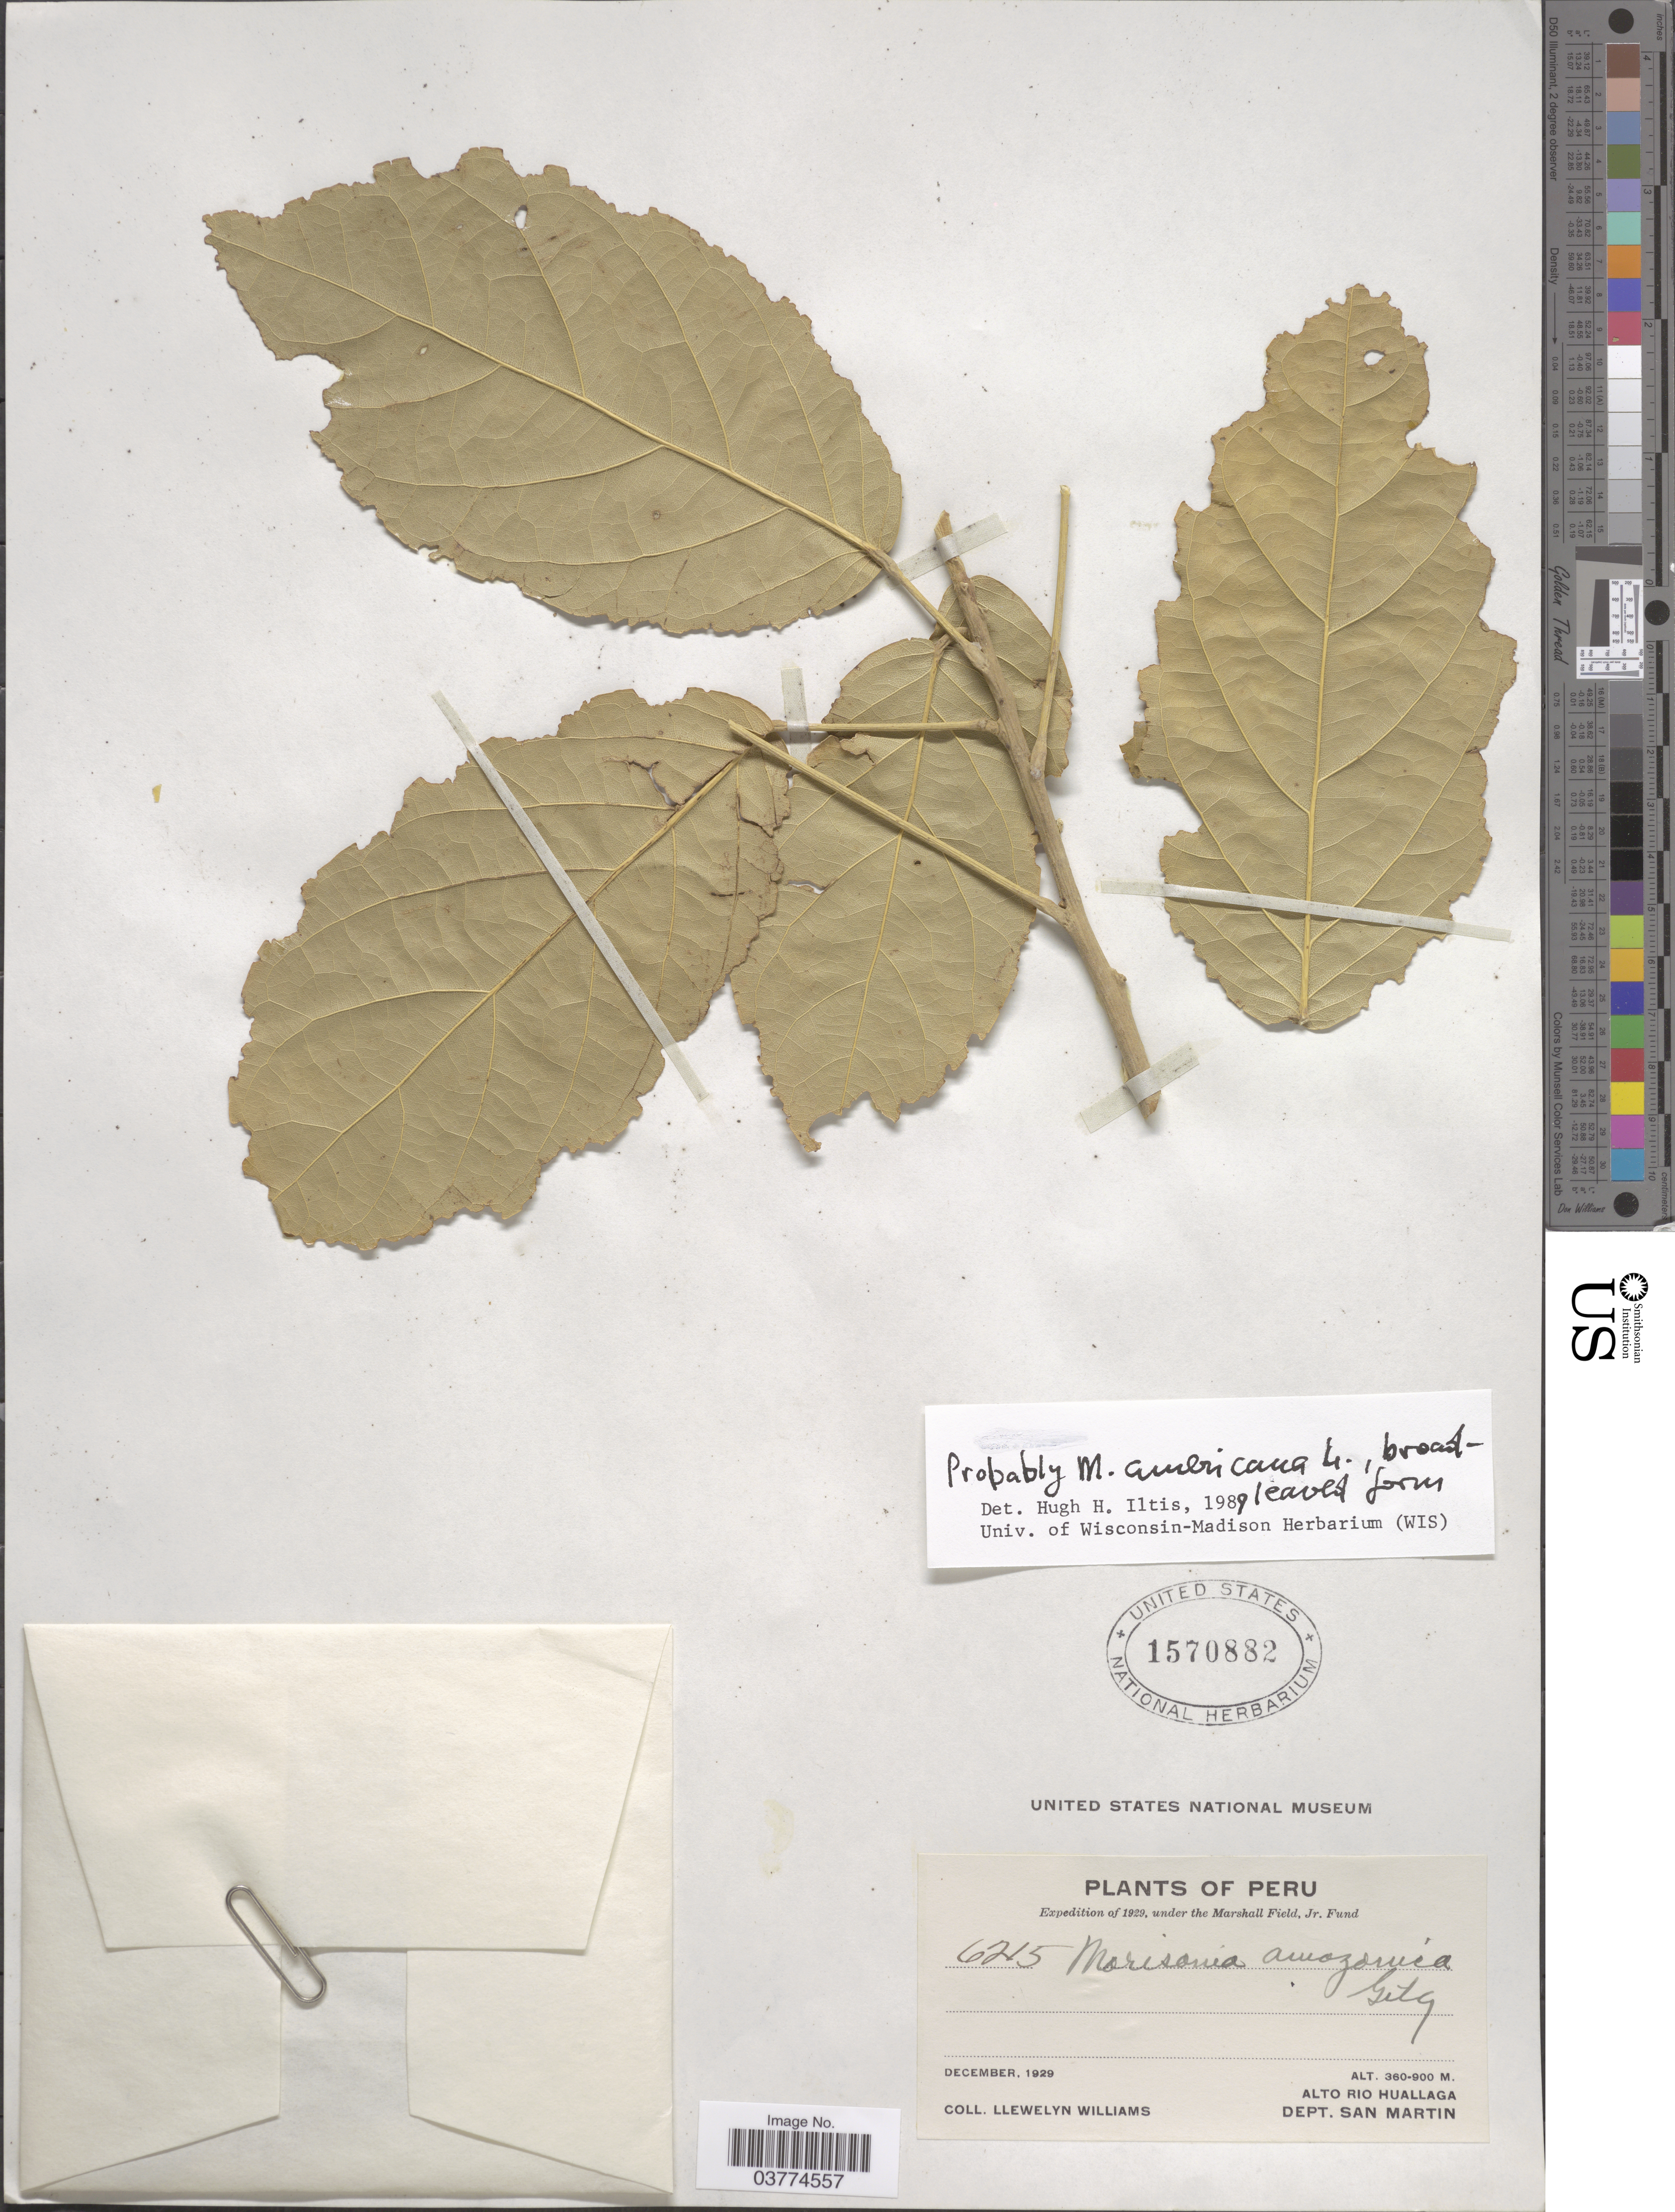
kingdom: Plantae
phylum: Tracheophyta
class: Magnoliopsida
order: Brassicales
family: Capparaceae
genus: Morisonia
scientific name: Morisonia americana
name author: L.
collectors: Ll. Williams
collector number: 6215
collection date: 1929-12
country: Peru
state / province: San Martín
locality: Alto Rio Huallaga. Dept. San Martin.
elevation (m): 360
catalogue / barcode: US 1570882